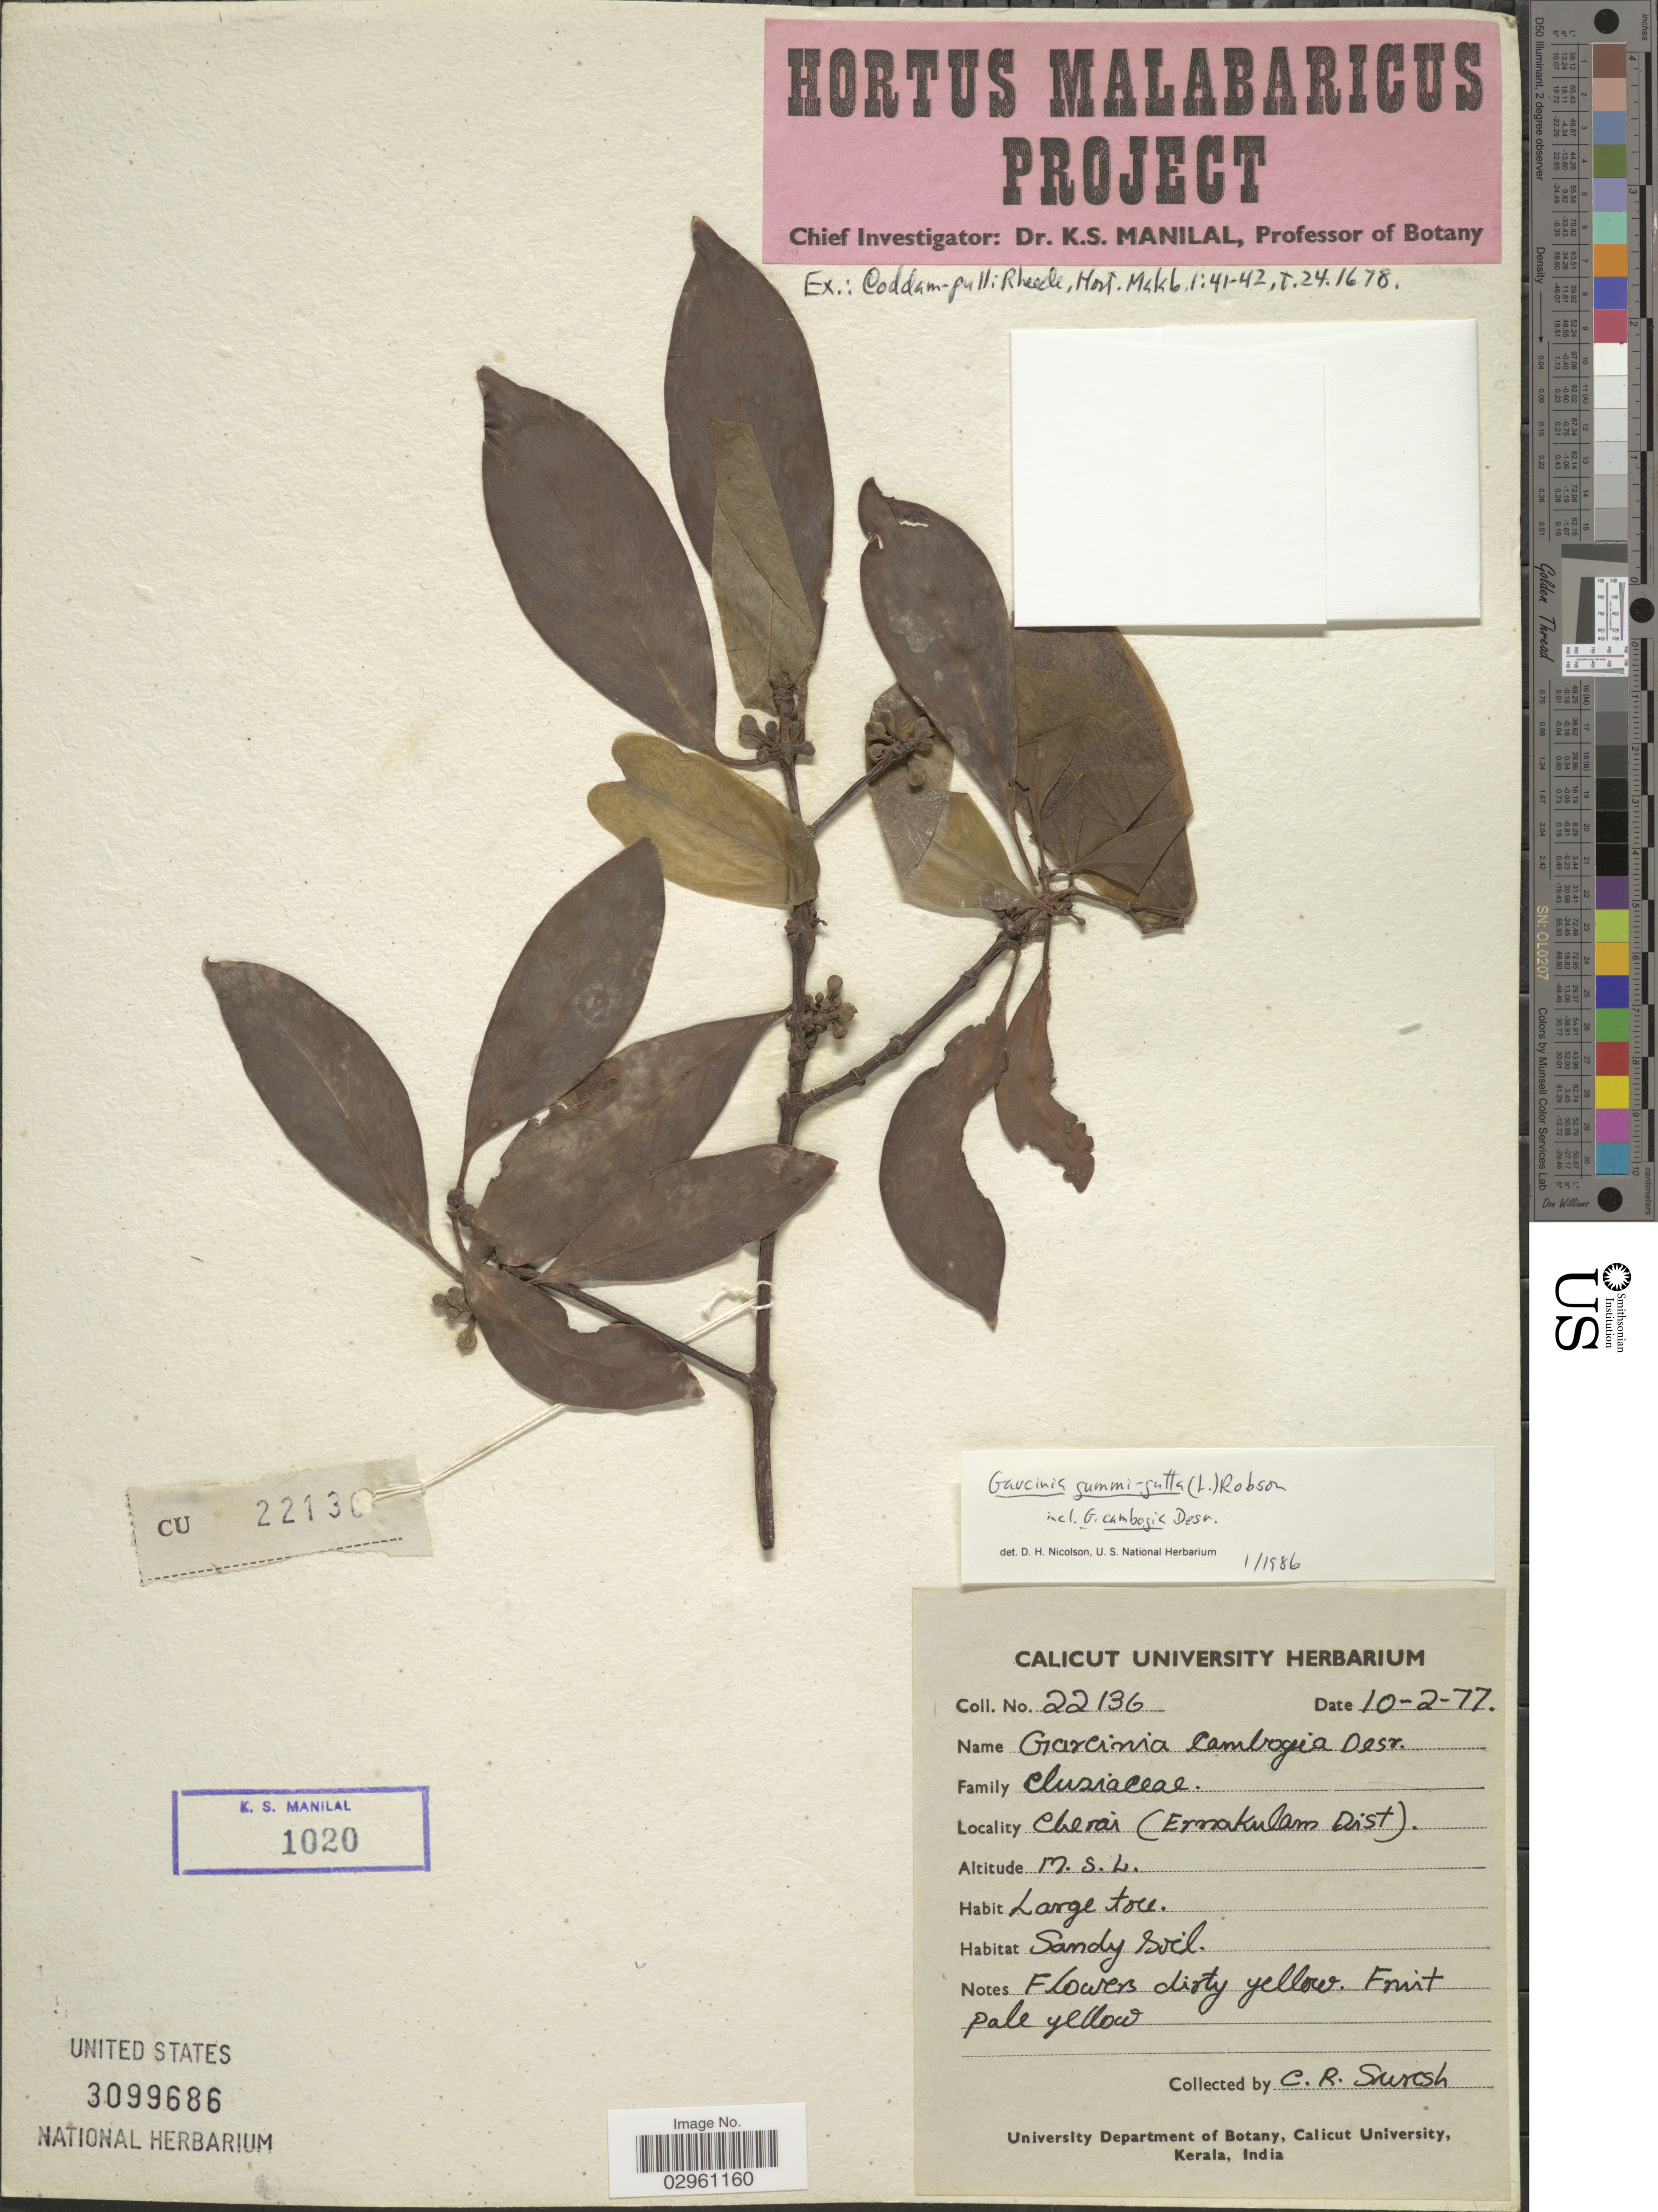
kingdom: Plantae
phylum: Tracheophyta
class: Magnoliopsida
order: Malpighiales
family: Clusiaceae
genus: Garcinia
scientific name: Garcinia gummi-gutta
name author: (L.) Roxb.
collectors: C. Suresh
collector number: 22136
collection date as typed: Transcribed d/m/y: 10/2/77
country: India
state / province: Kerala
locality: Cherai (Ernakulam Dist).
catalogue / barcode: US 3099686